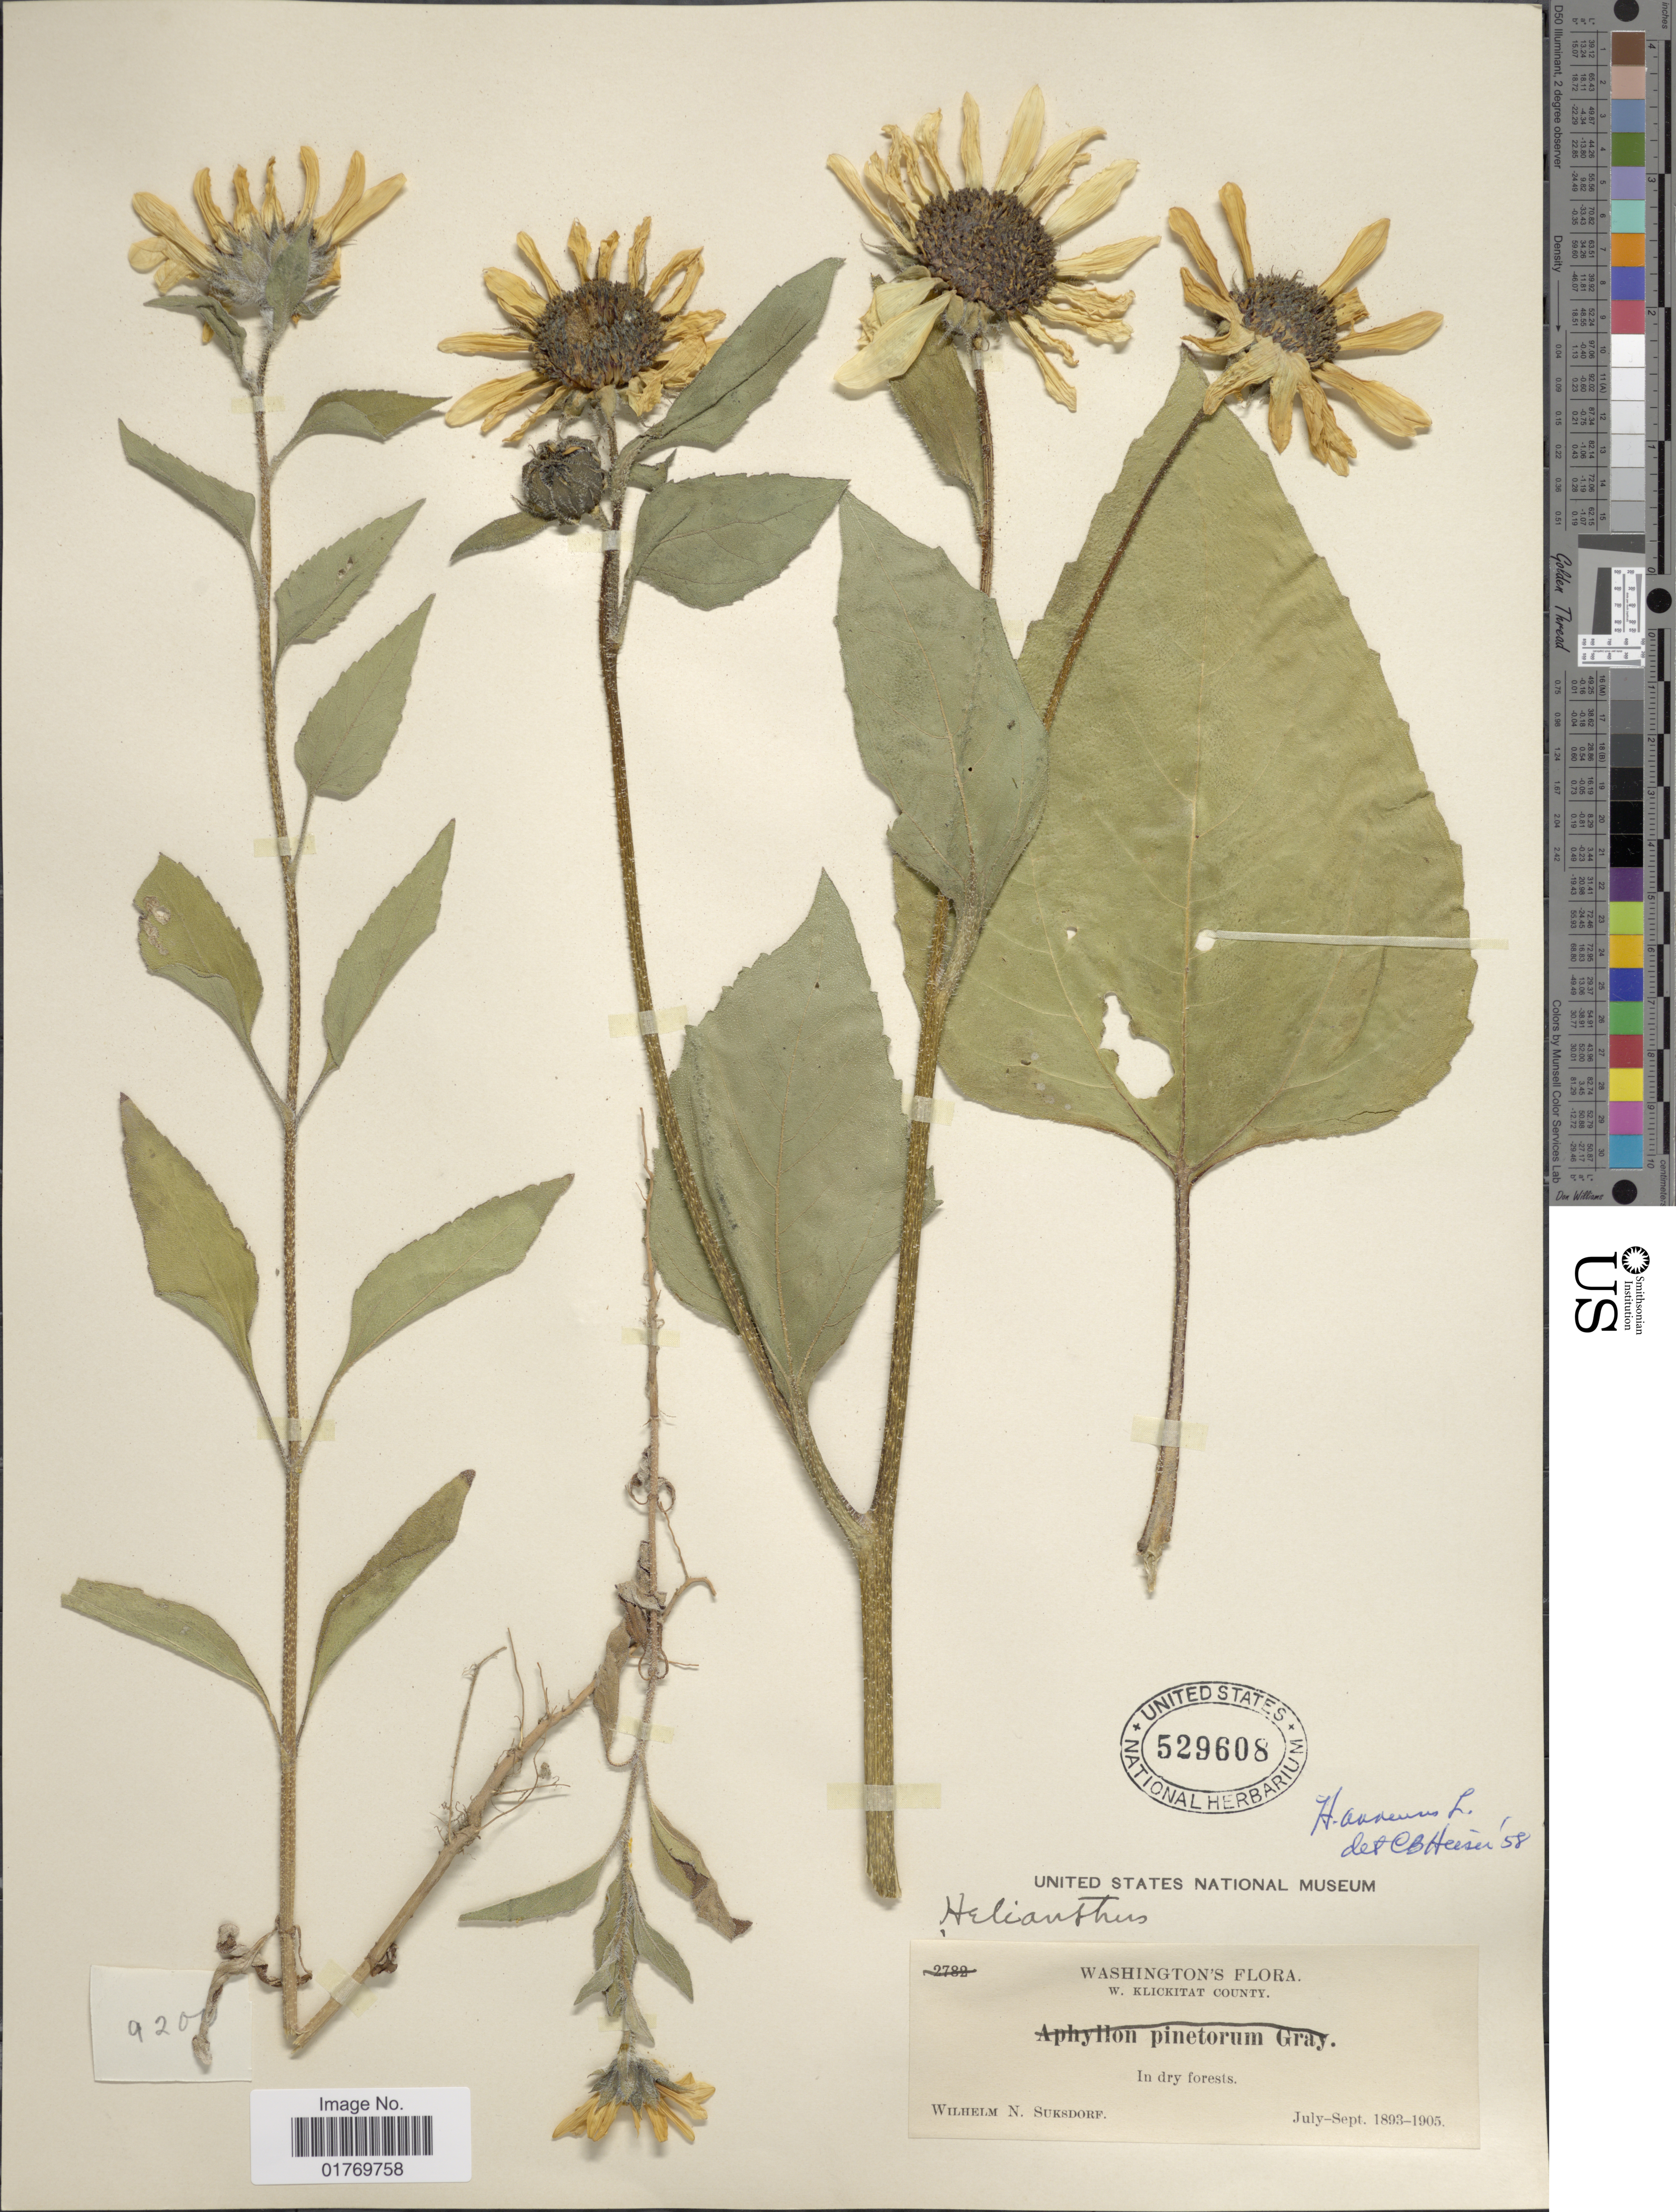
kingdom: Plantae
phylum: Tracheophyta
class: Magnoliopsida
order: Asterales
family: Asteraceae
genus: Helianthus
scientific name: Helianthus annuus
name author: L.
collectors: W. N. Suksdorf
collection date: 1893-07/1905-09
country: United States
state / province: Washington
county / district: Klickitat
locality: W. Klickitat County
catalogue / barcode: US 529608